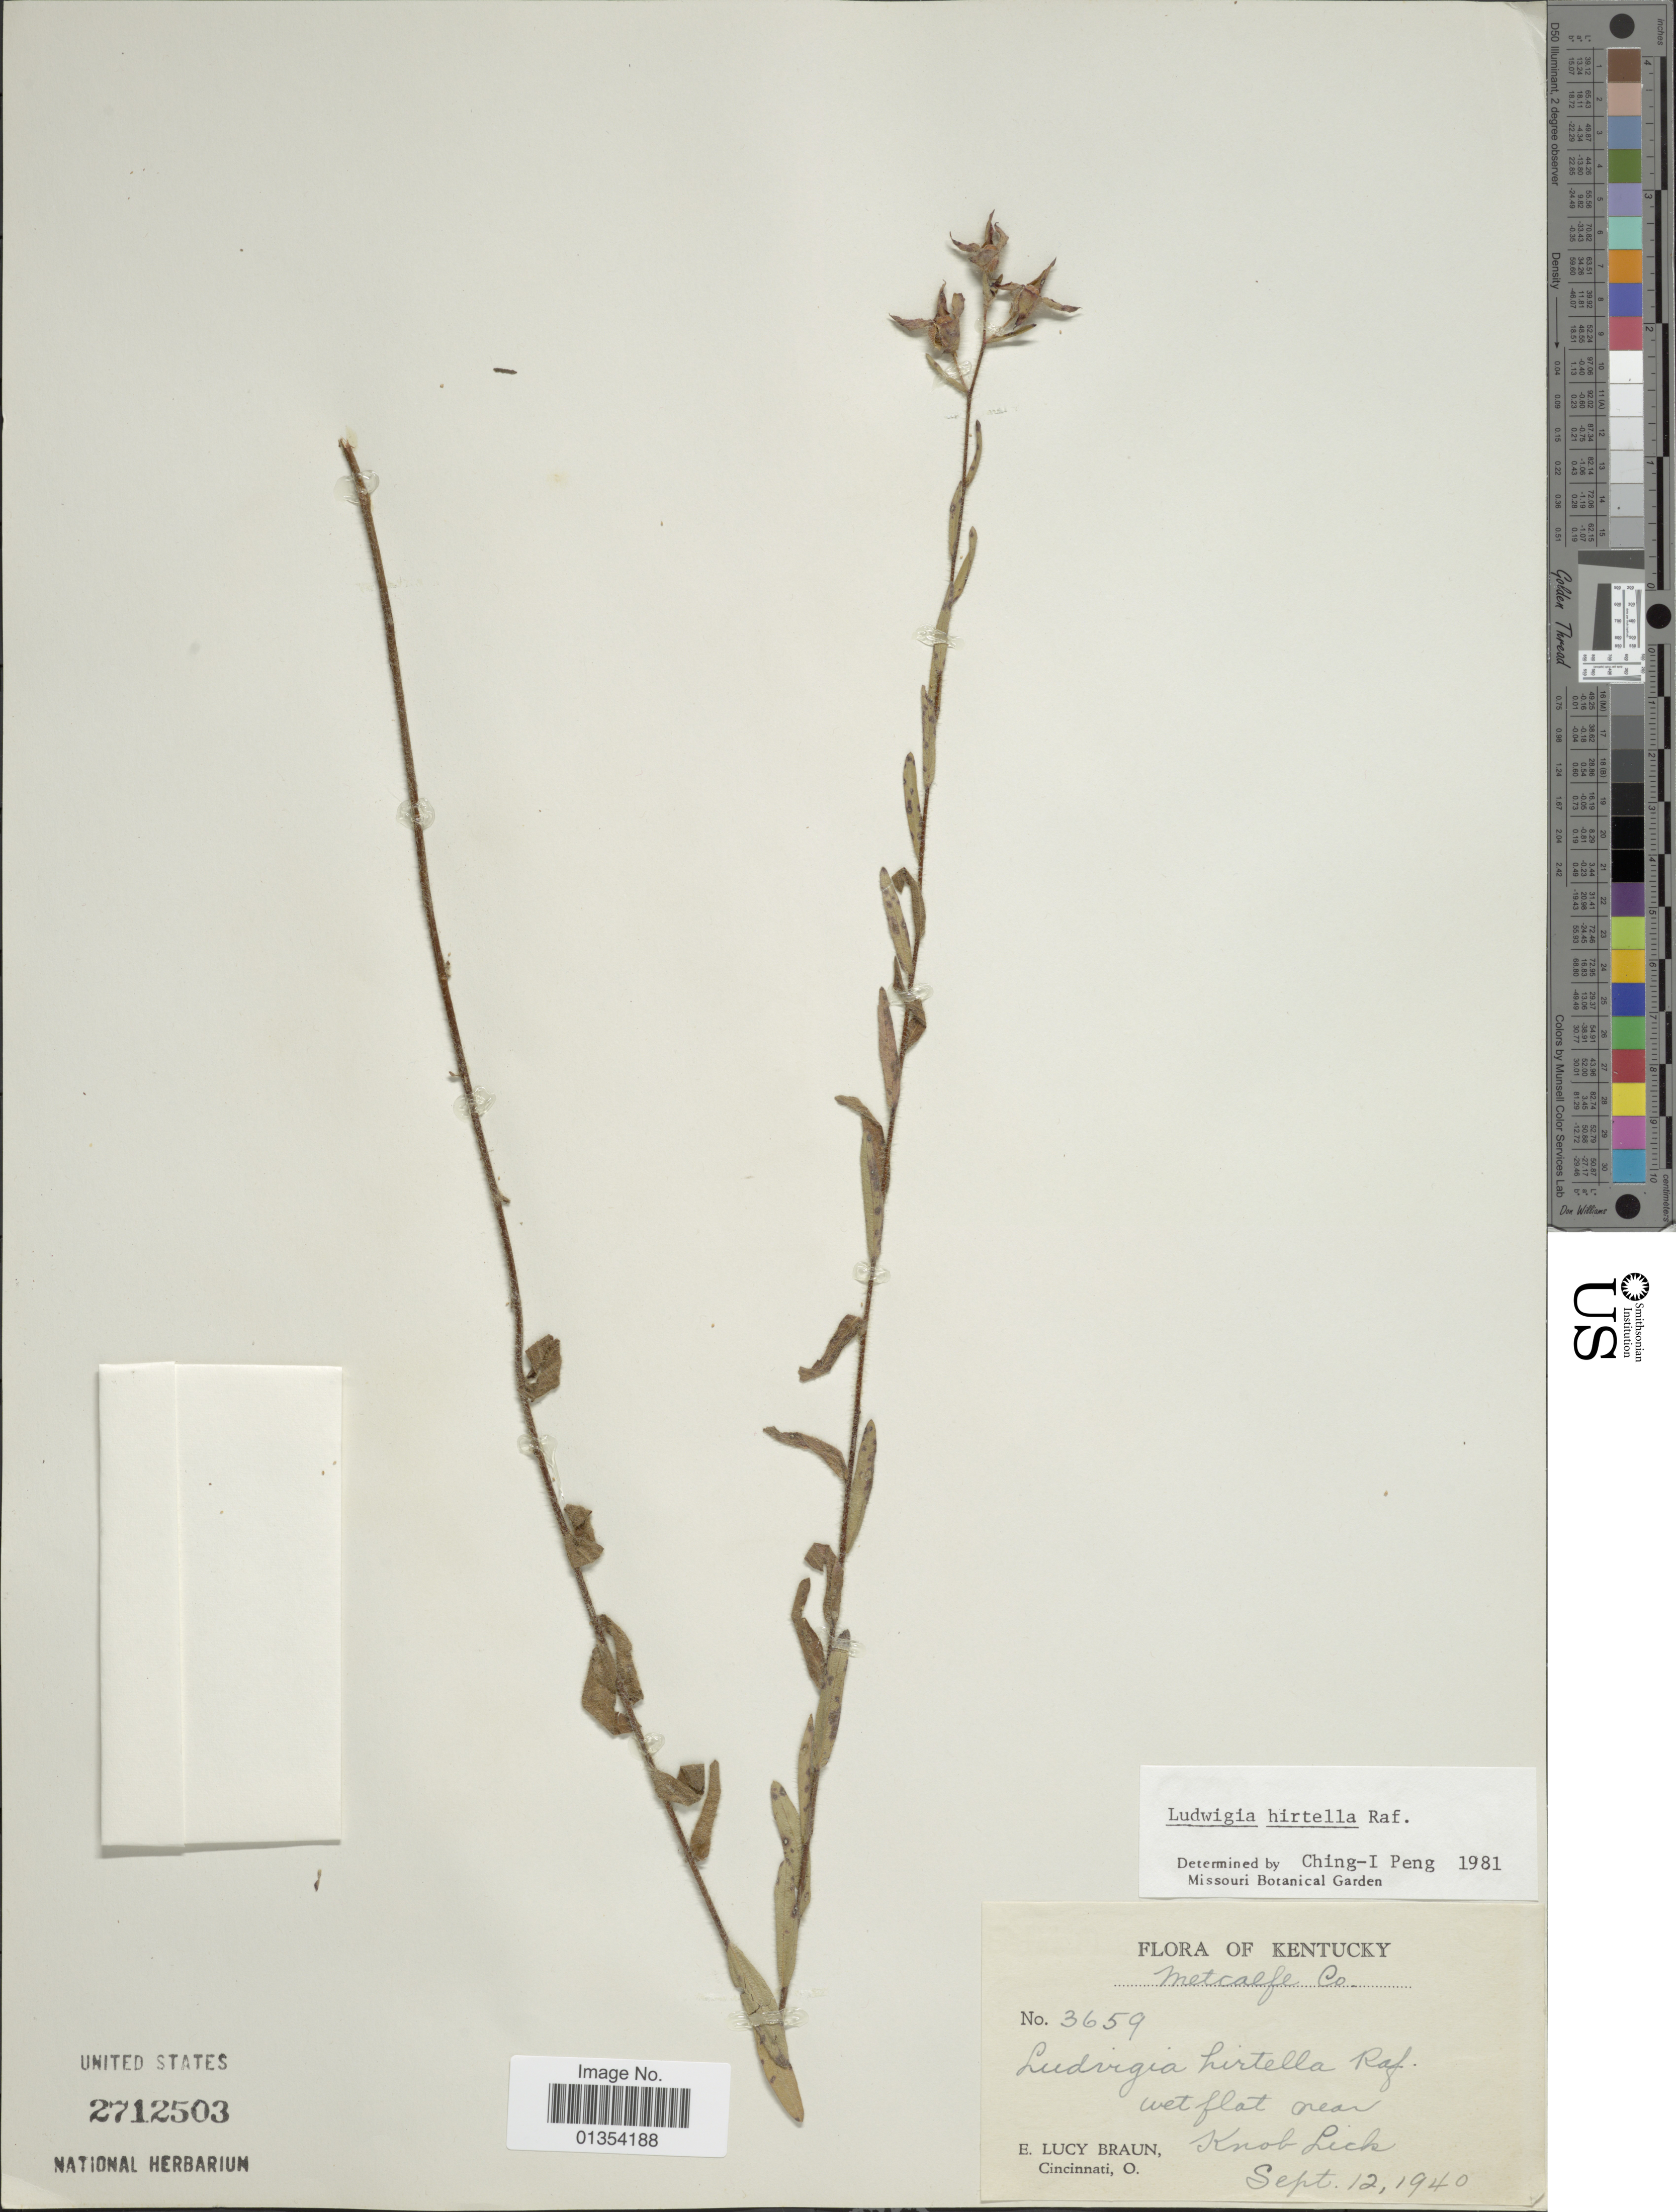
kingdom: Plantae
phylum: Tracheophyta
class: Magnoliopsida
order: Myrtales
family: Onagraceae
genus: Ludwigia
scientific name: Ludwigia hirtella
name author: Raf.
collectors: E. L. Braun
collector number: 3659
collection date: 1940-09-12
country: United States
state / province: Kentucky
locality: Metcafe Co, Cincinnati, O. Knob Lick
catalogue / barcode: US 2712503